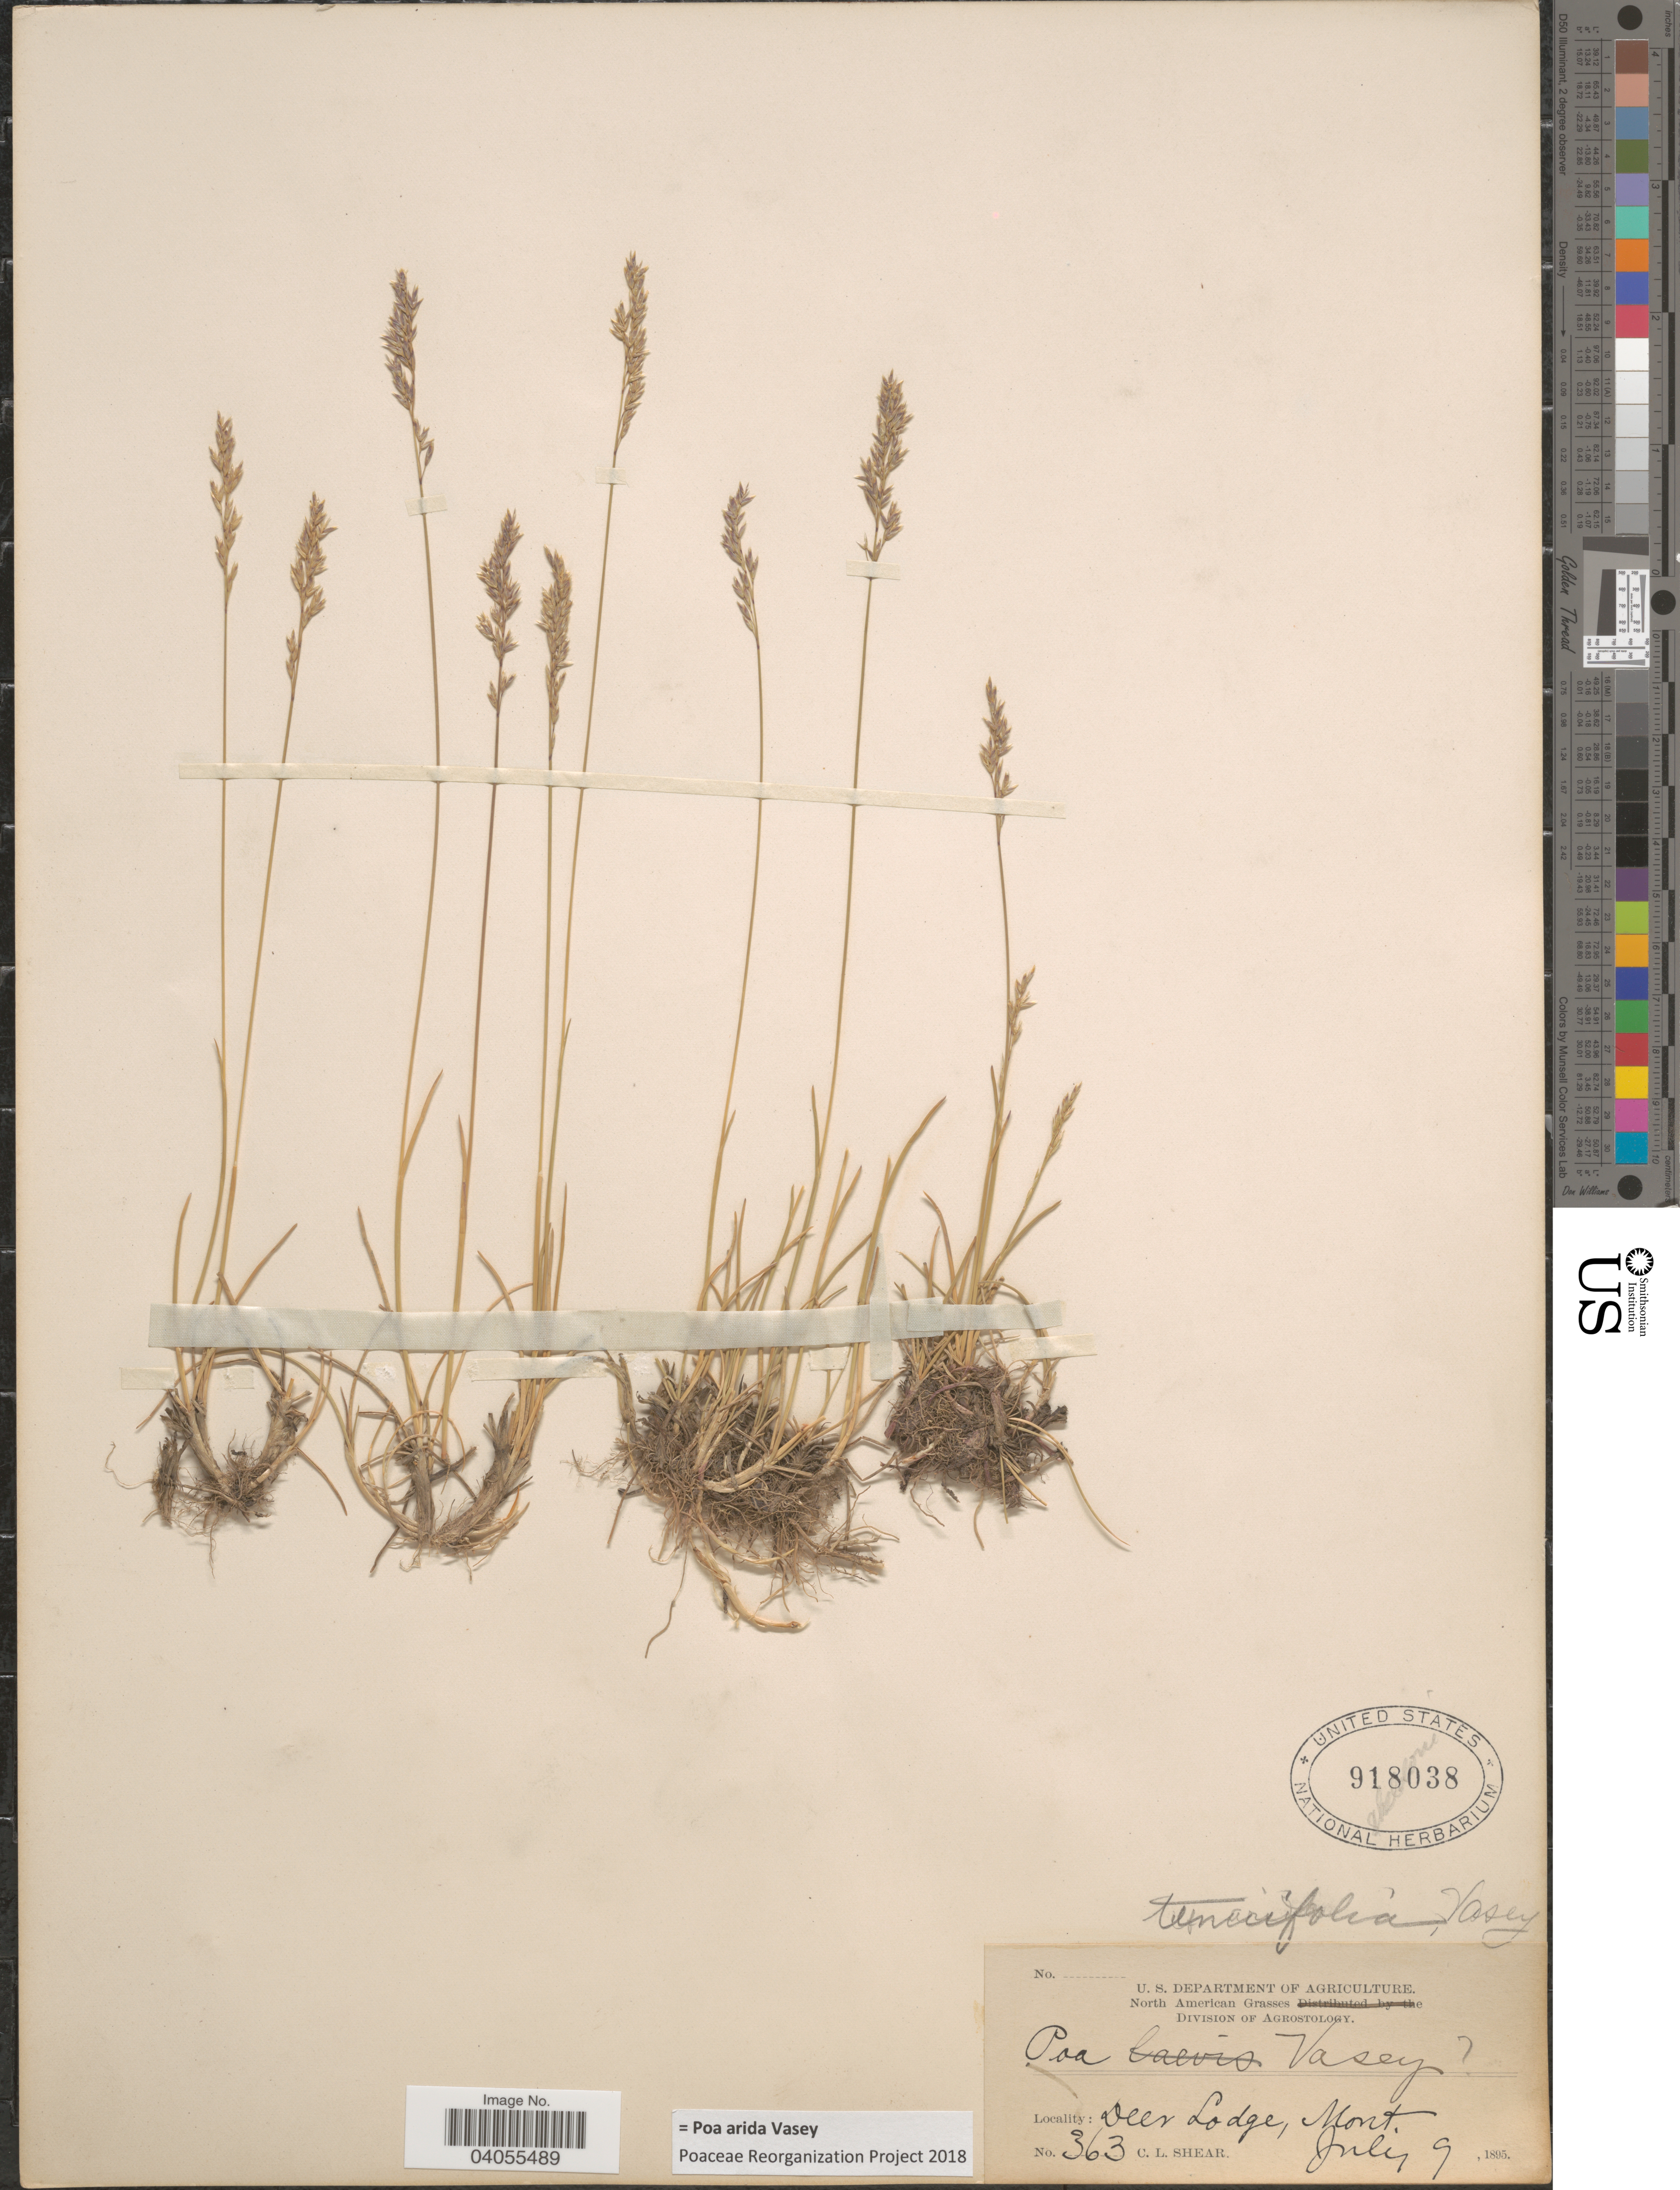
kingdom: Plantae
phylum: Tracheophyta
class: Liliopsida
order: Poales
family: Poaceae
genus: Poa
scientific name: Poa arida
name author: Vasey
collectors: C. L. Shear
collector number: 363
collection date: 1895-07-09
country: United States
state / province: Montana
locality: Deer Lodge.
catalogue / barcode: US 918038